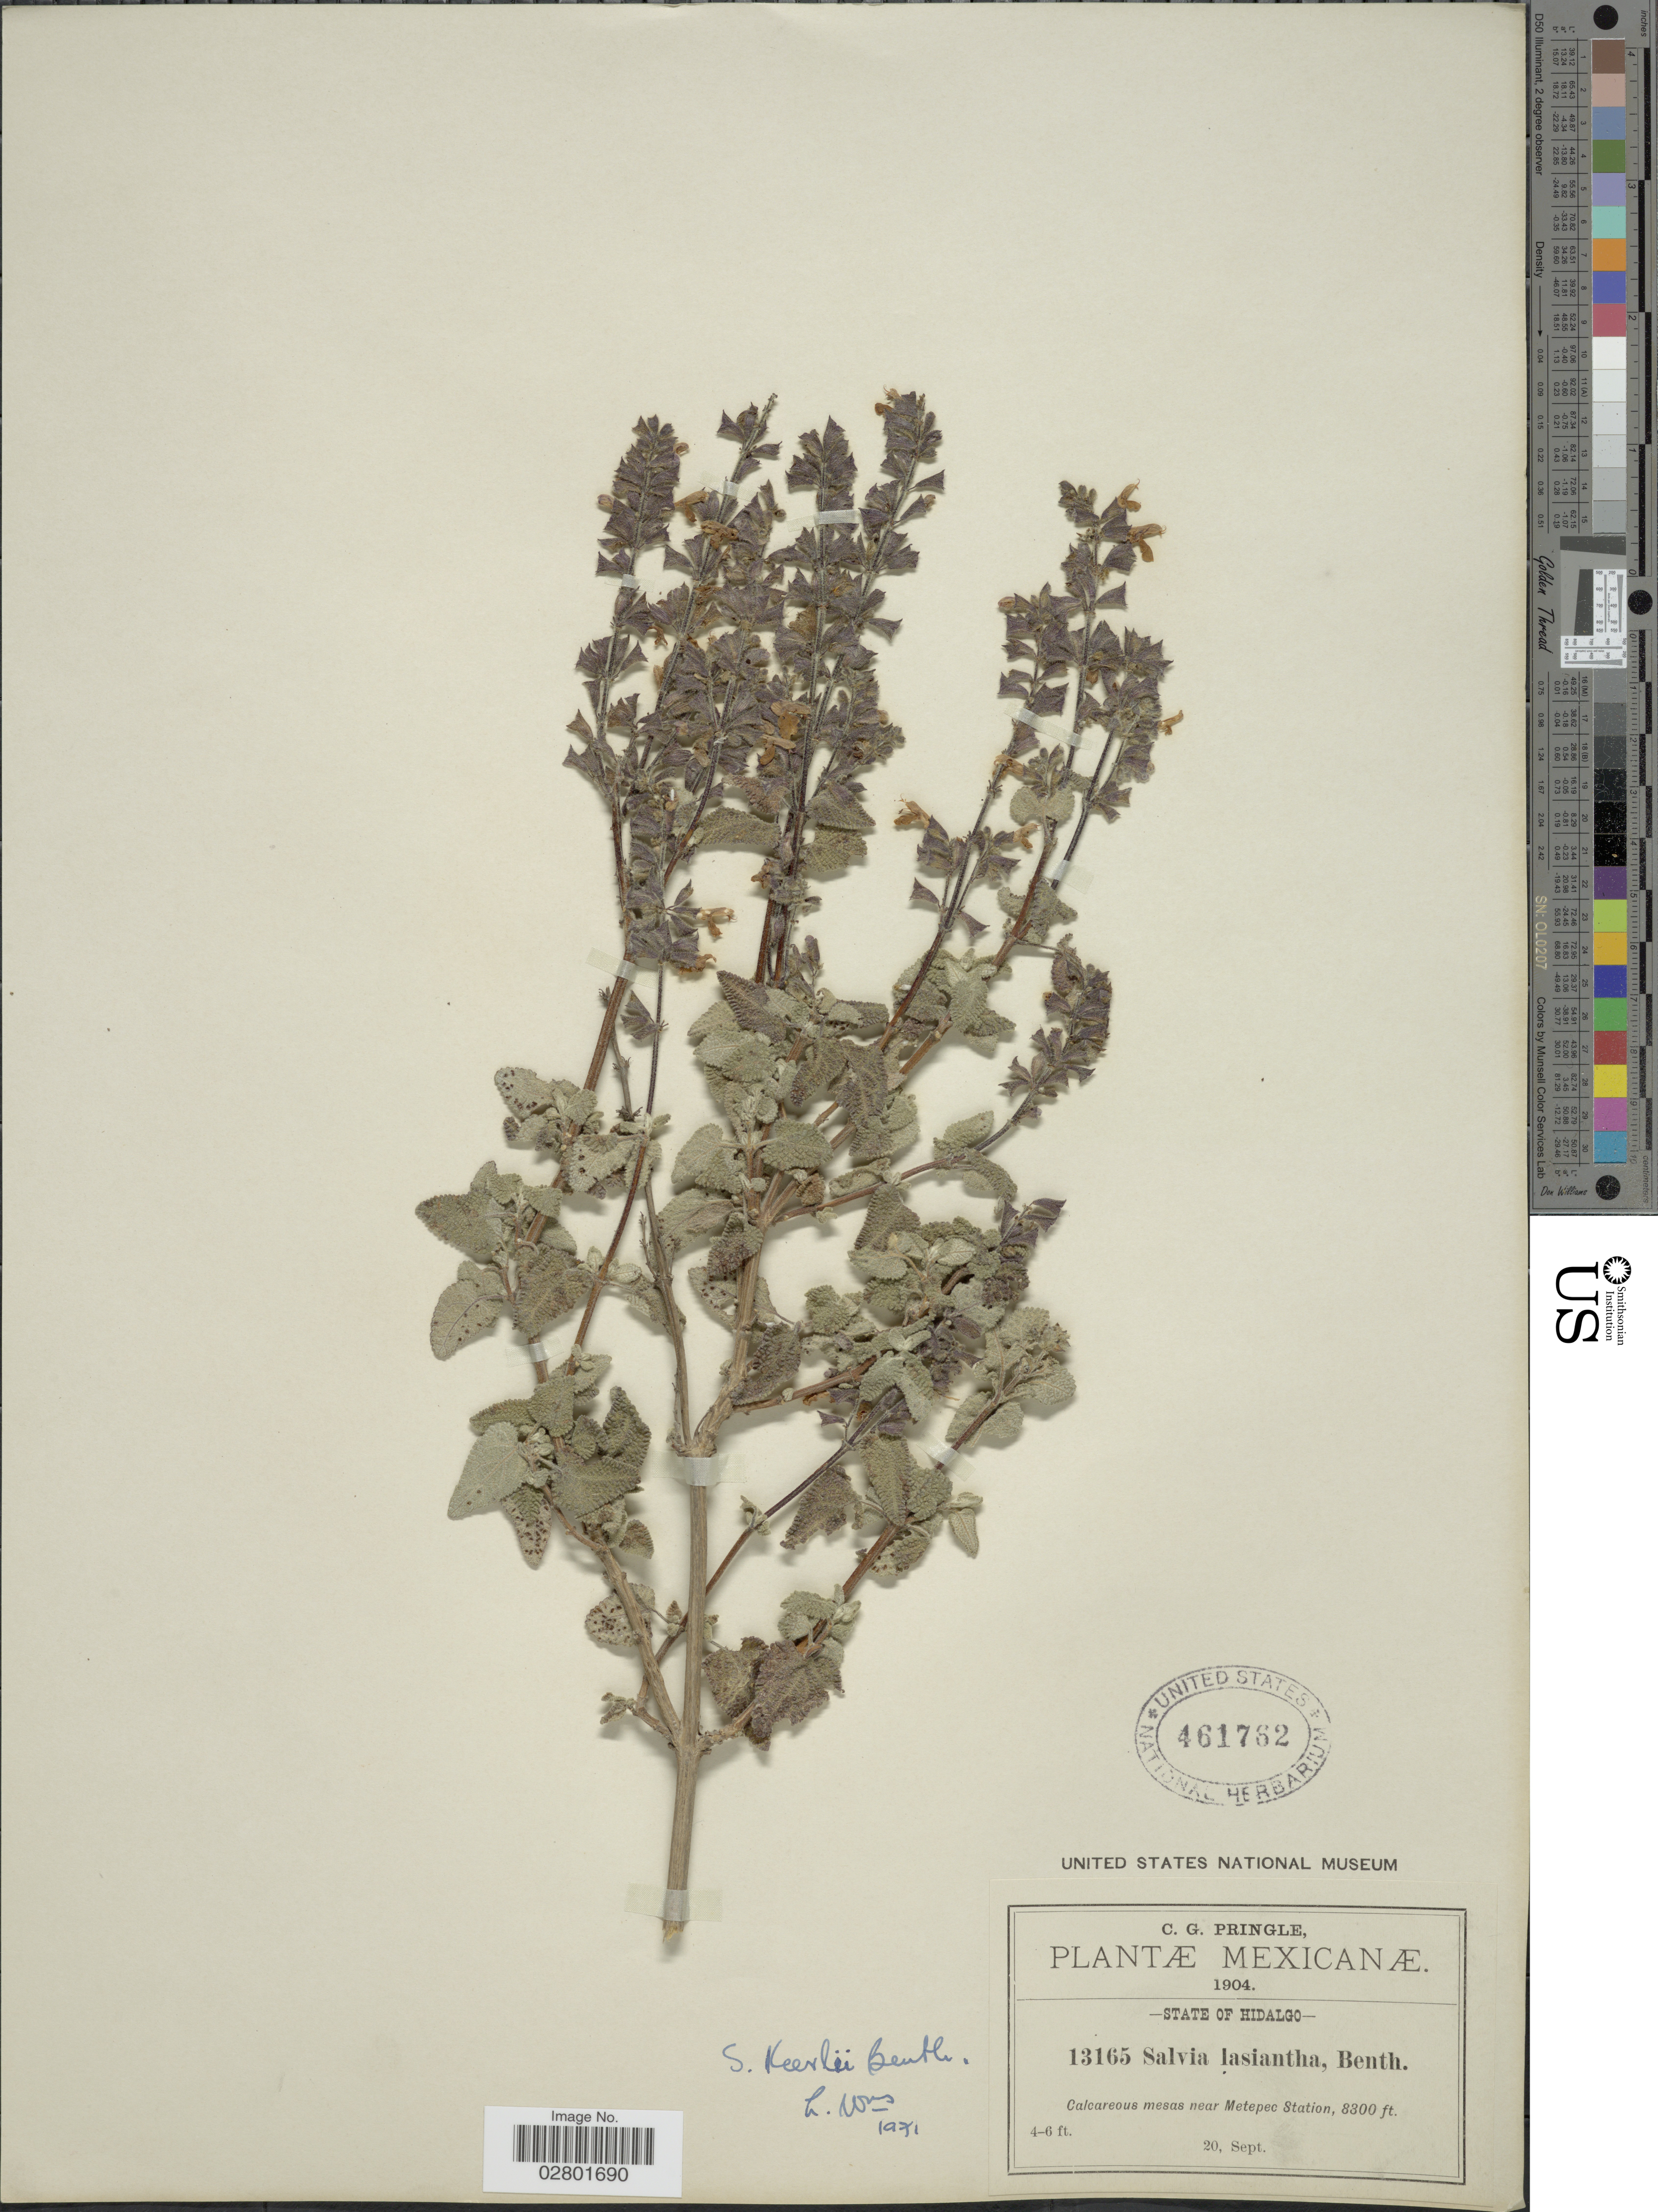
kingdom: Plantae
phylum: Tracheophyta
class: Magnoliopsida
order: Lamiales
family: Lamiaceae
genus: Salvia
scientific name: Salvia keerlii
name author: Benth.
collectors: C. G. Pringle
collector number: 13165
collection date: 1904-09-20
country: Mexico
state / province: Hidalgo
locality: Calcareous mesas near Metepec Station.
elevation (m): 2530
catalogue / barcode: US 461762